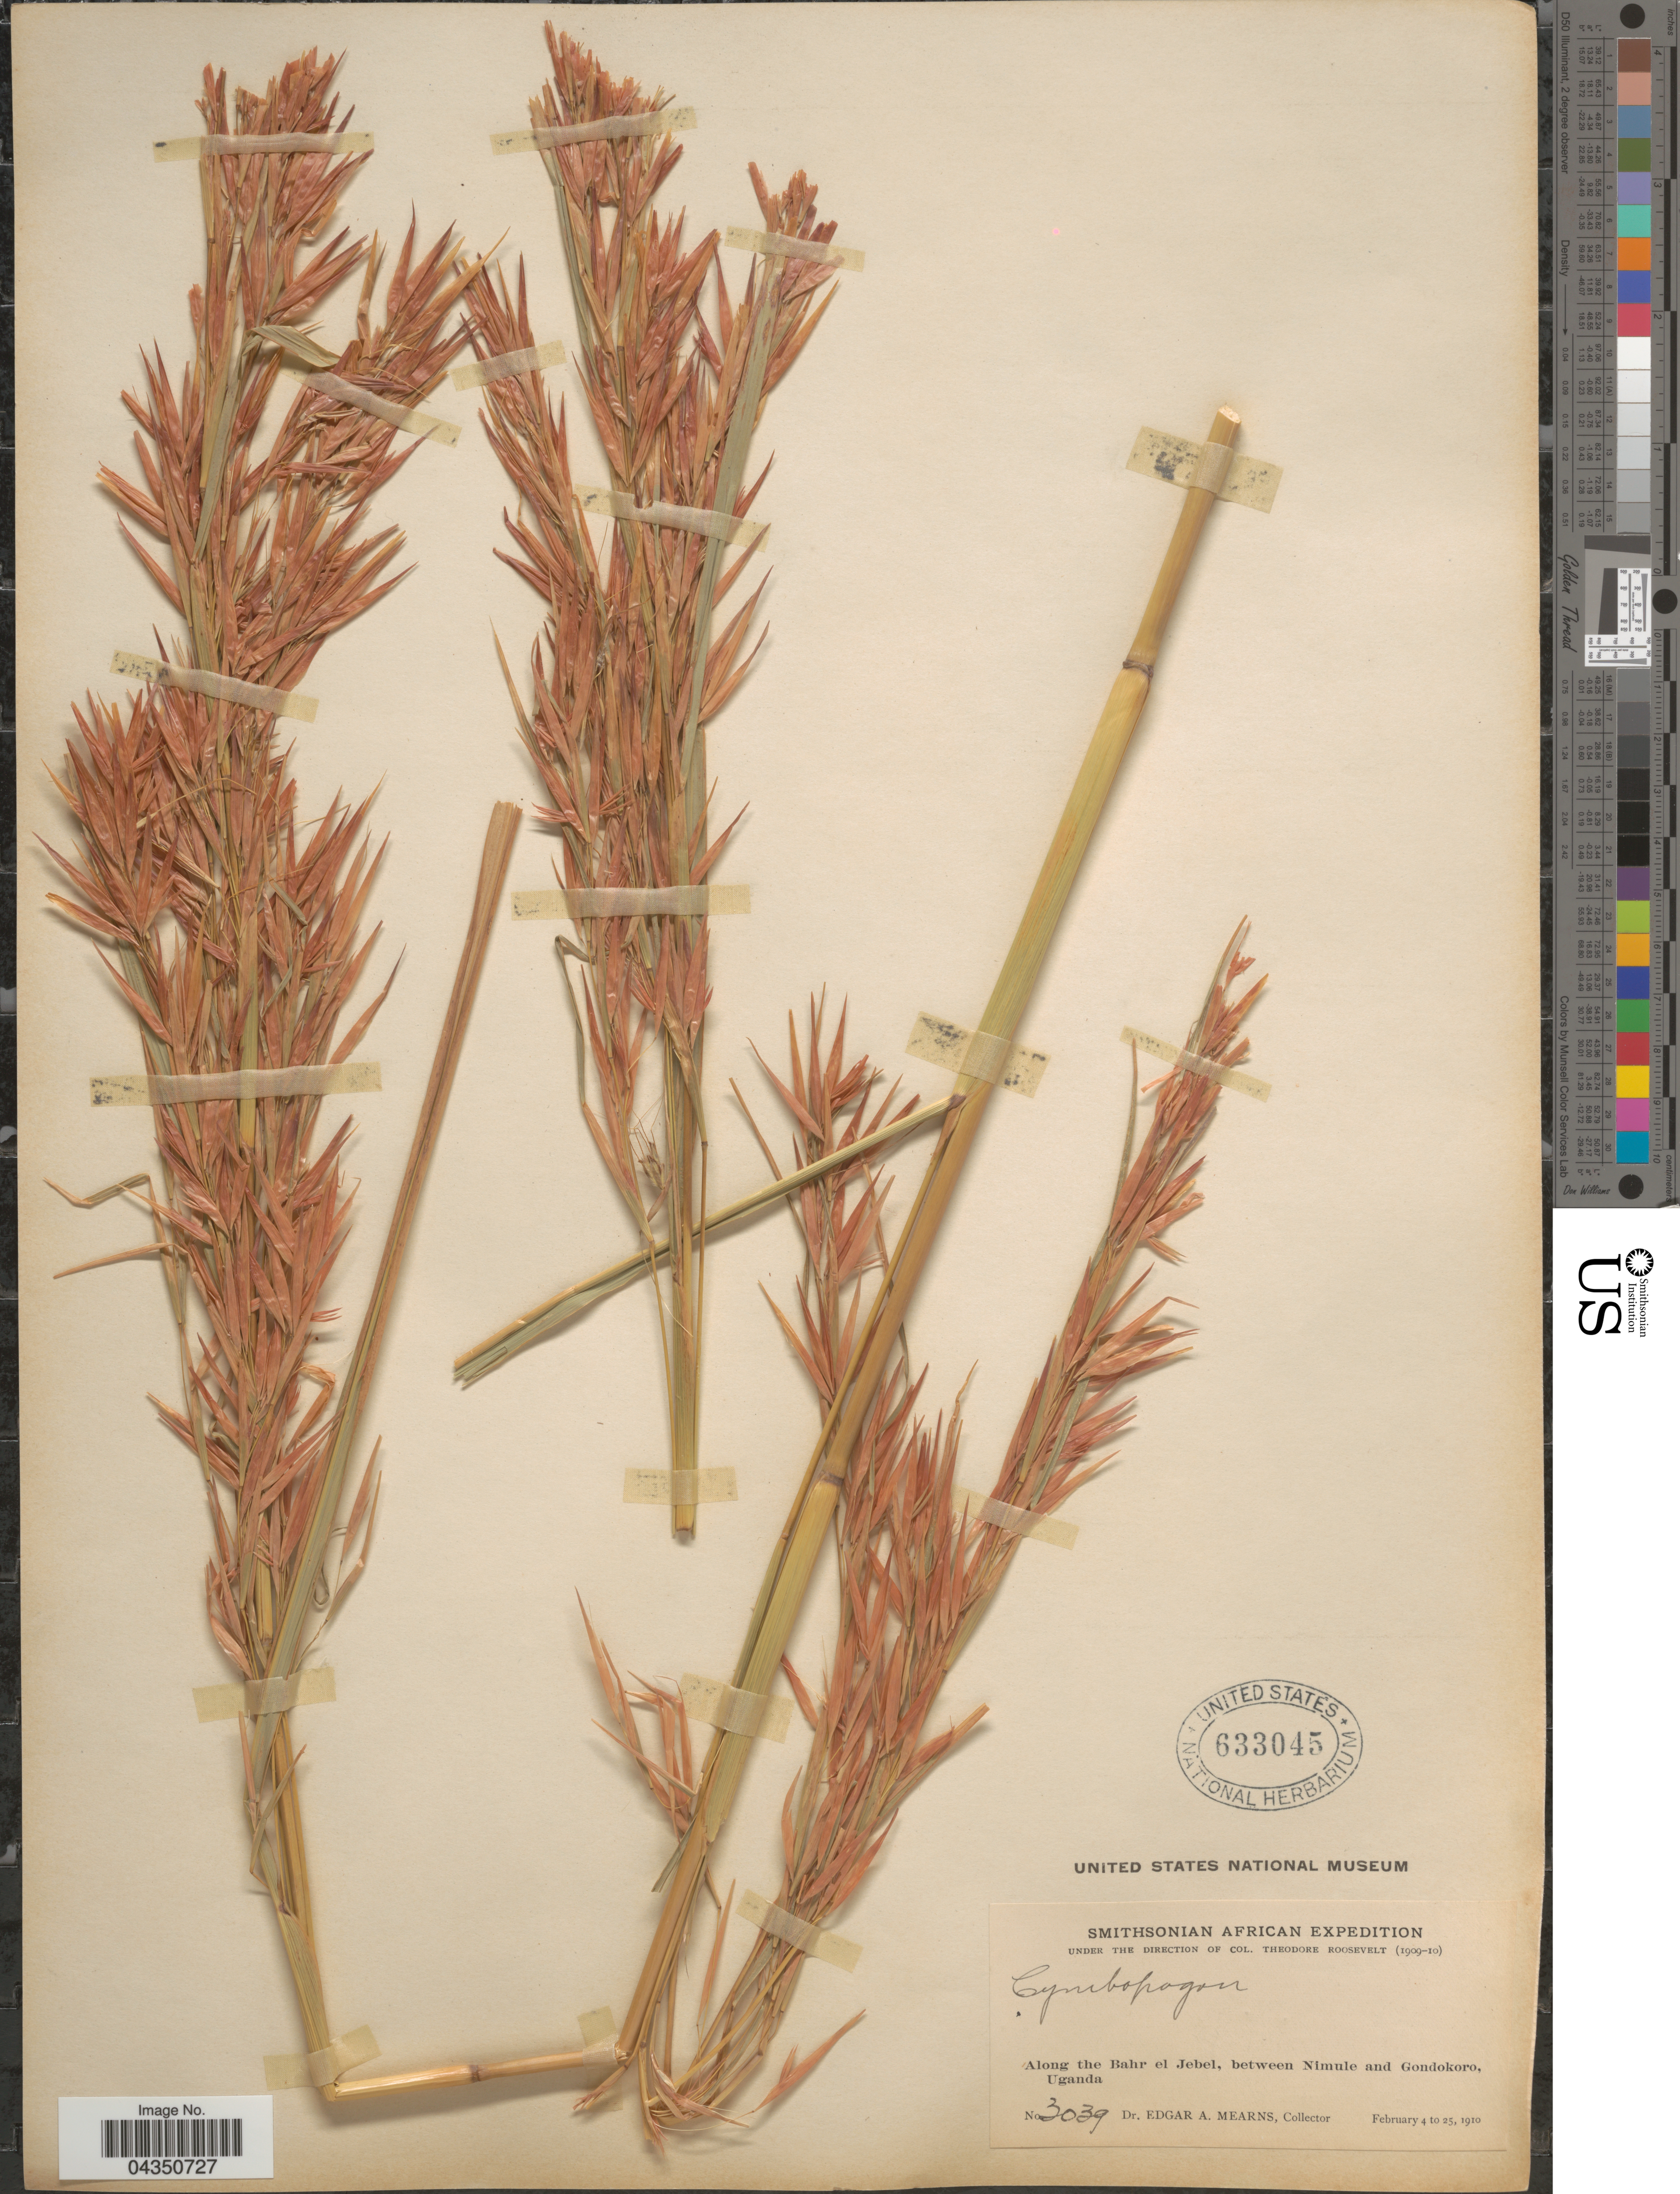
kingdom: Plantae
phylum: Tracheophyta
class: Liliopsida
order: Poales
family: Poaceae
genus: Cymbopogon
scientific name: Cymbopogon sp.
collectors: E. A. Mearns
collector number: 3039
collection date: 1910-02-04/1910-02-25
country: Uganda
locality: Smithsonian African Expedition. Along the Bahr el Jebel, between Nimule and Gondokoro.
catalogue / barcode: US 633045